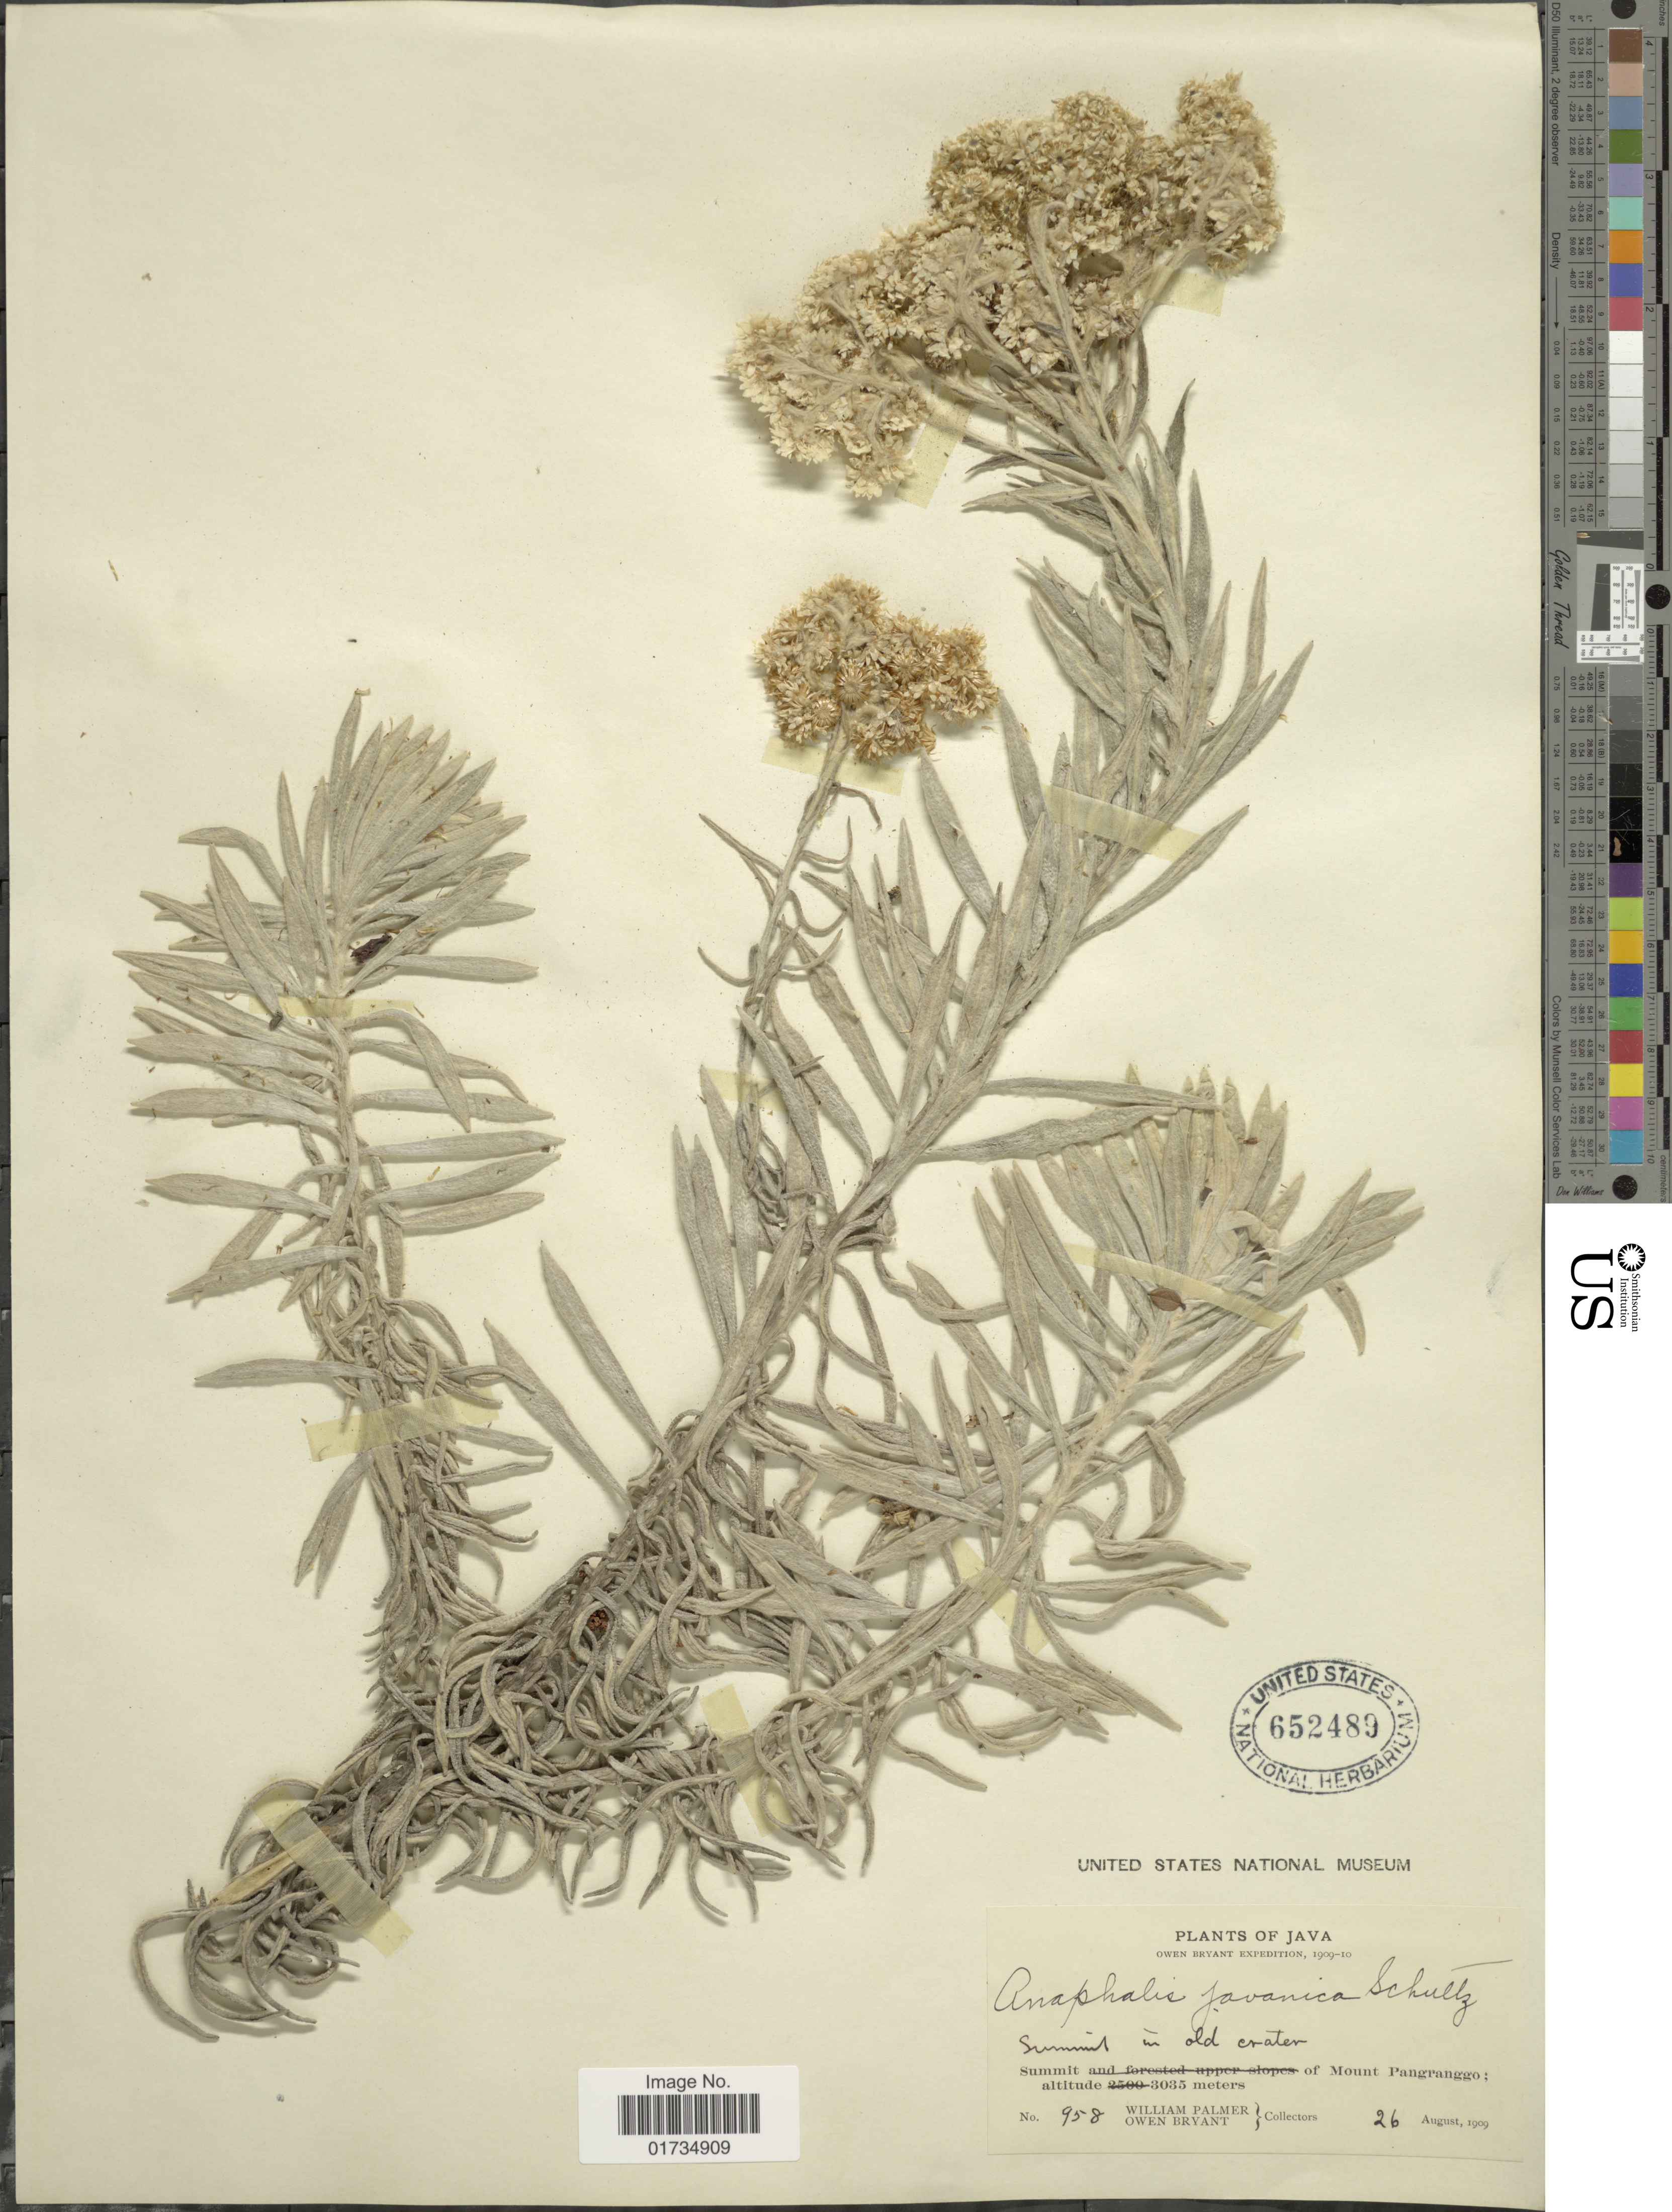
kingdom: Plantae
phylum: Tracheophyta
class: Magnoliopsida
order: Asterales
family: Asteraceae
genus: Anaphalis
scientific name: Anaphalis javanica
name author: (Reinw. ex Blume) Sch. Bip.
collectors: W. Palmer & O. Bryant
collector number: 958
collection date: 1909-08-26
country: Indonesia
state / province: Java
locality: Summit in old crater. Java. Summit of Mount Pangranggo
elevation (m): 3035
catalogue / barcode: US 652489